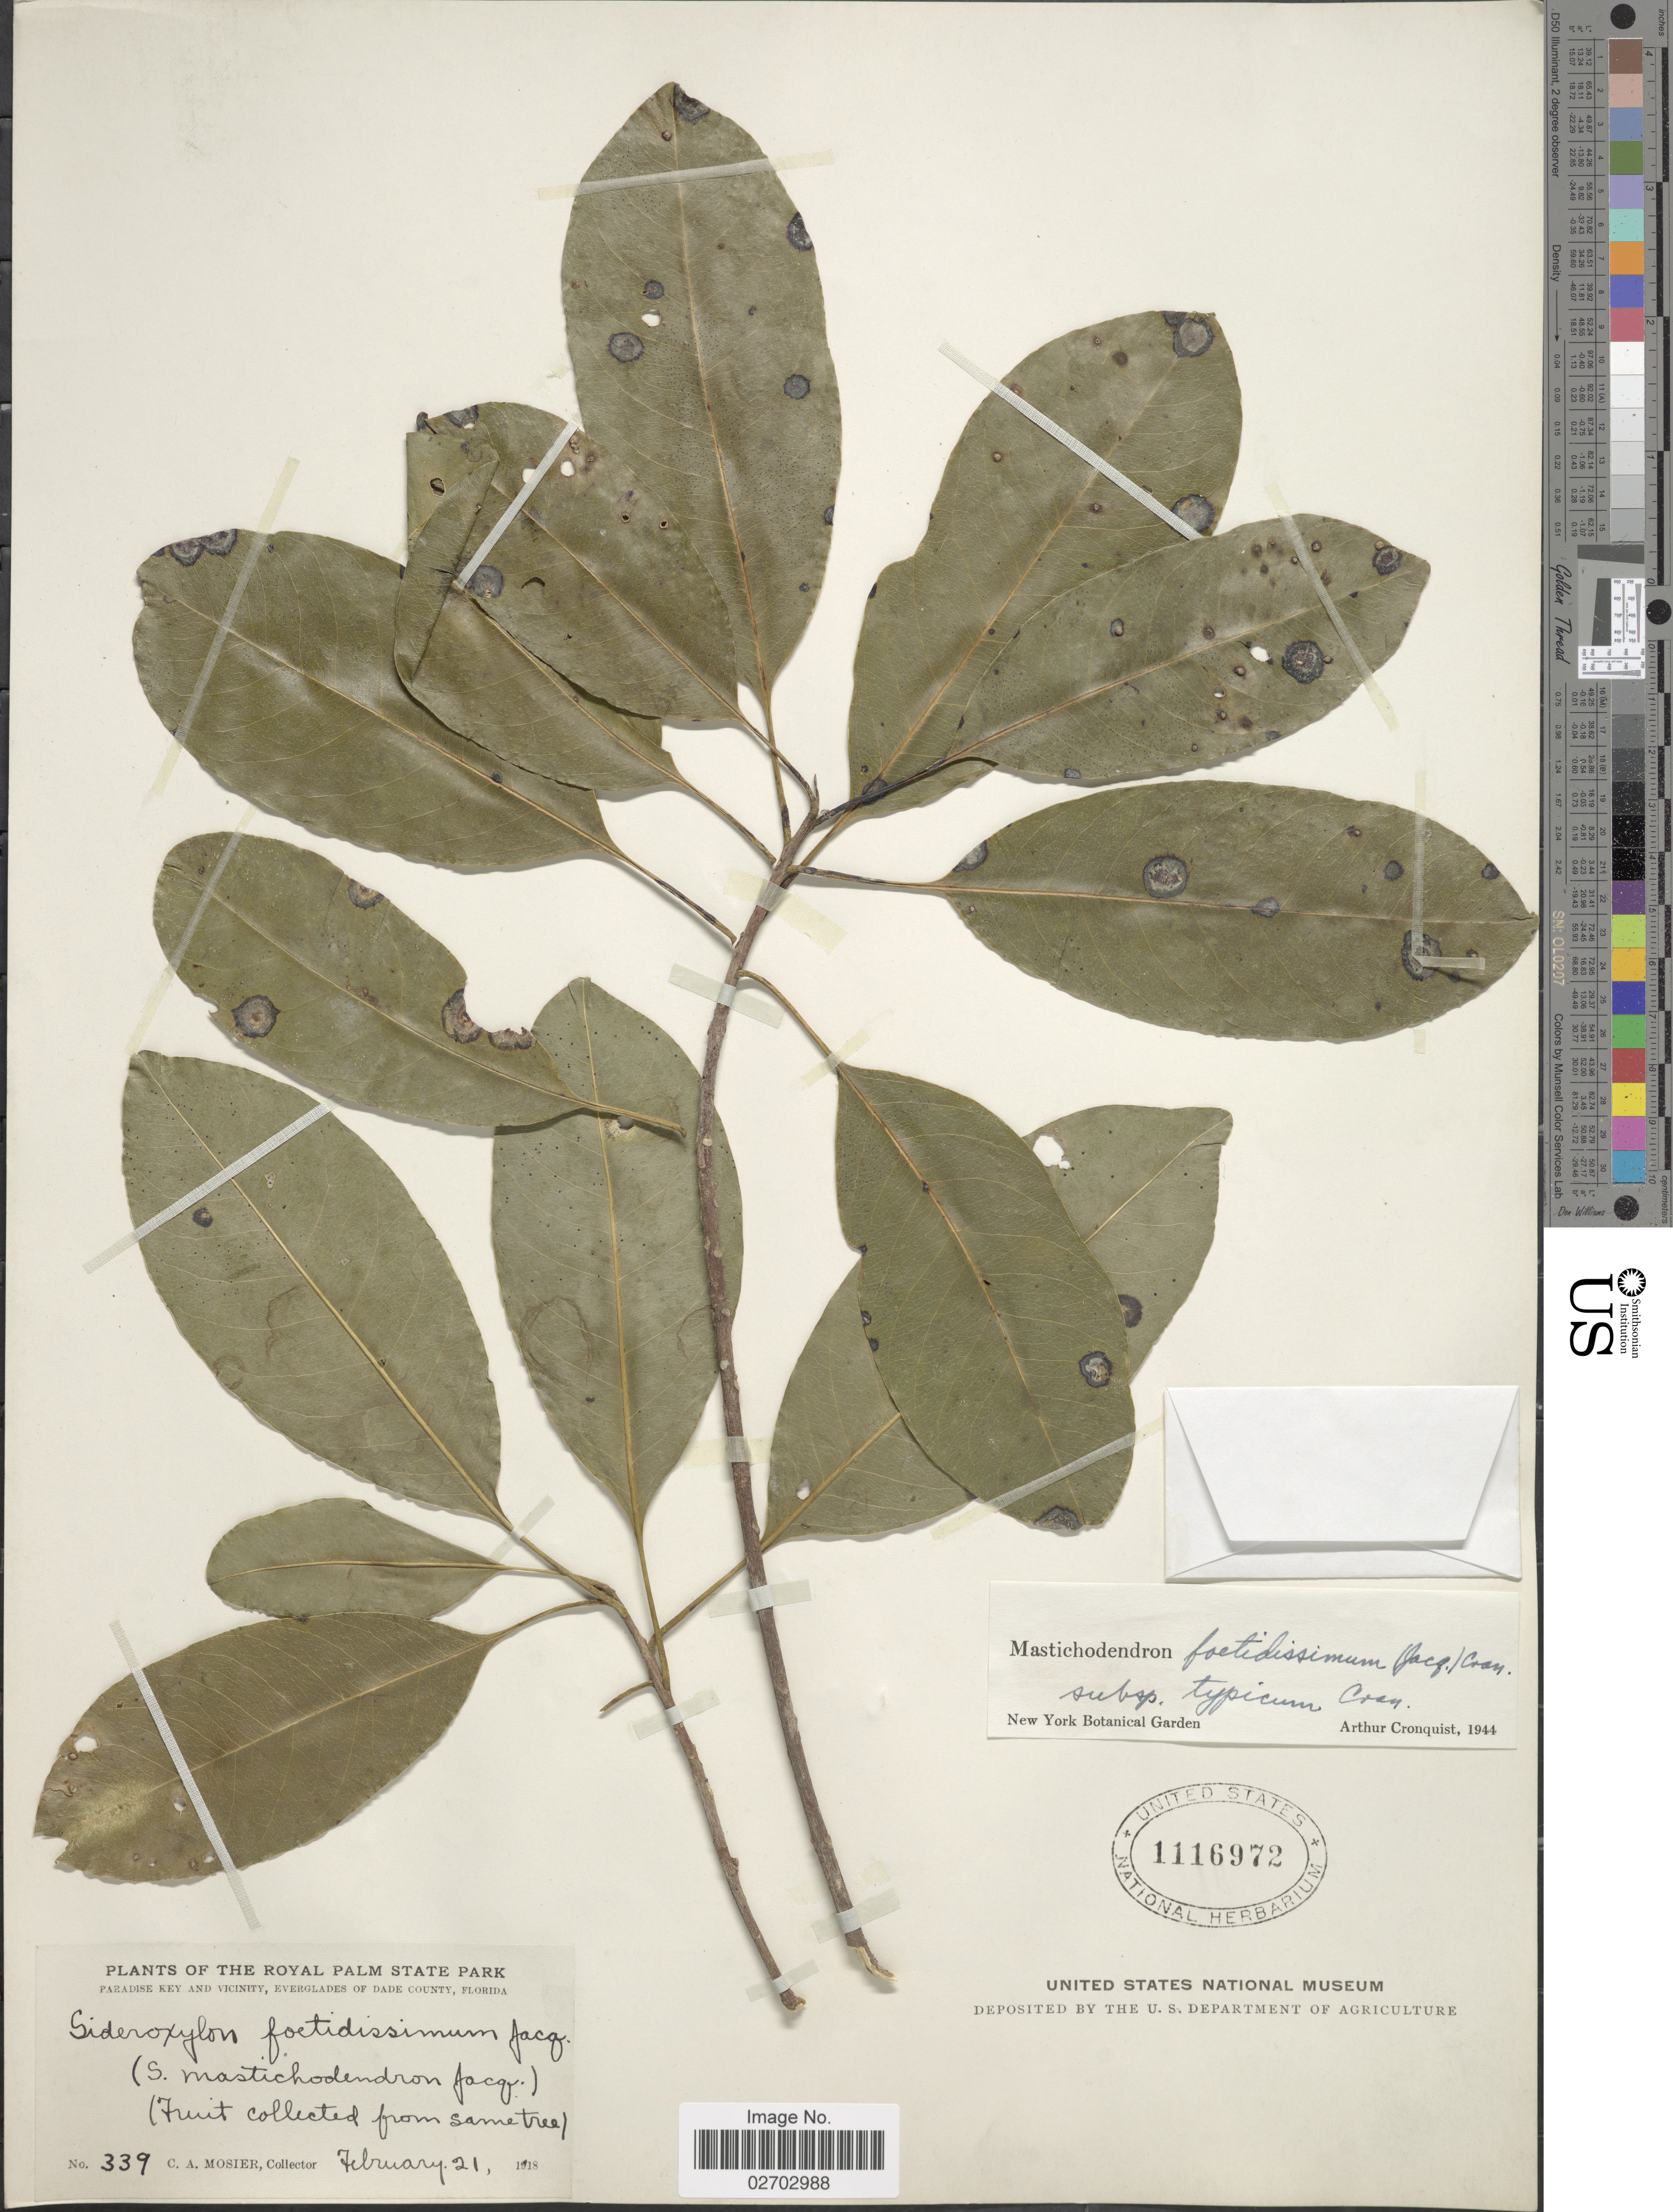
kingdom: Plantae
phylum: Tracheophyta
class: Magnoliopsida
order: Ericales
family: Sapotaceae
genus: Sideroxylon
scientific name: Sideroxylon foetidissimum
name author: Jacq.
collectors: C. A. Mosier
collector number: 339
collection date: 1918-02-21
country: United States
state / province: Florida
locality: Royal Palm State Park, Paradise Key, Everglades of Dade County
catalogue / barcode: US 1116972